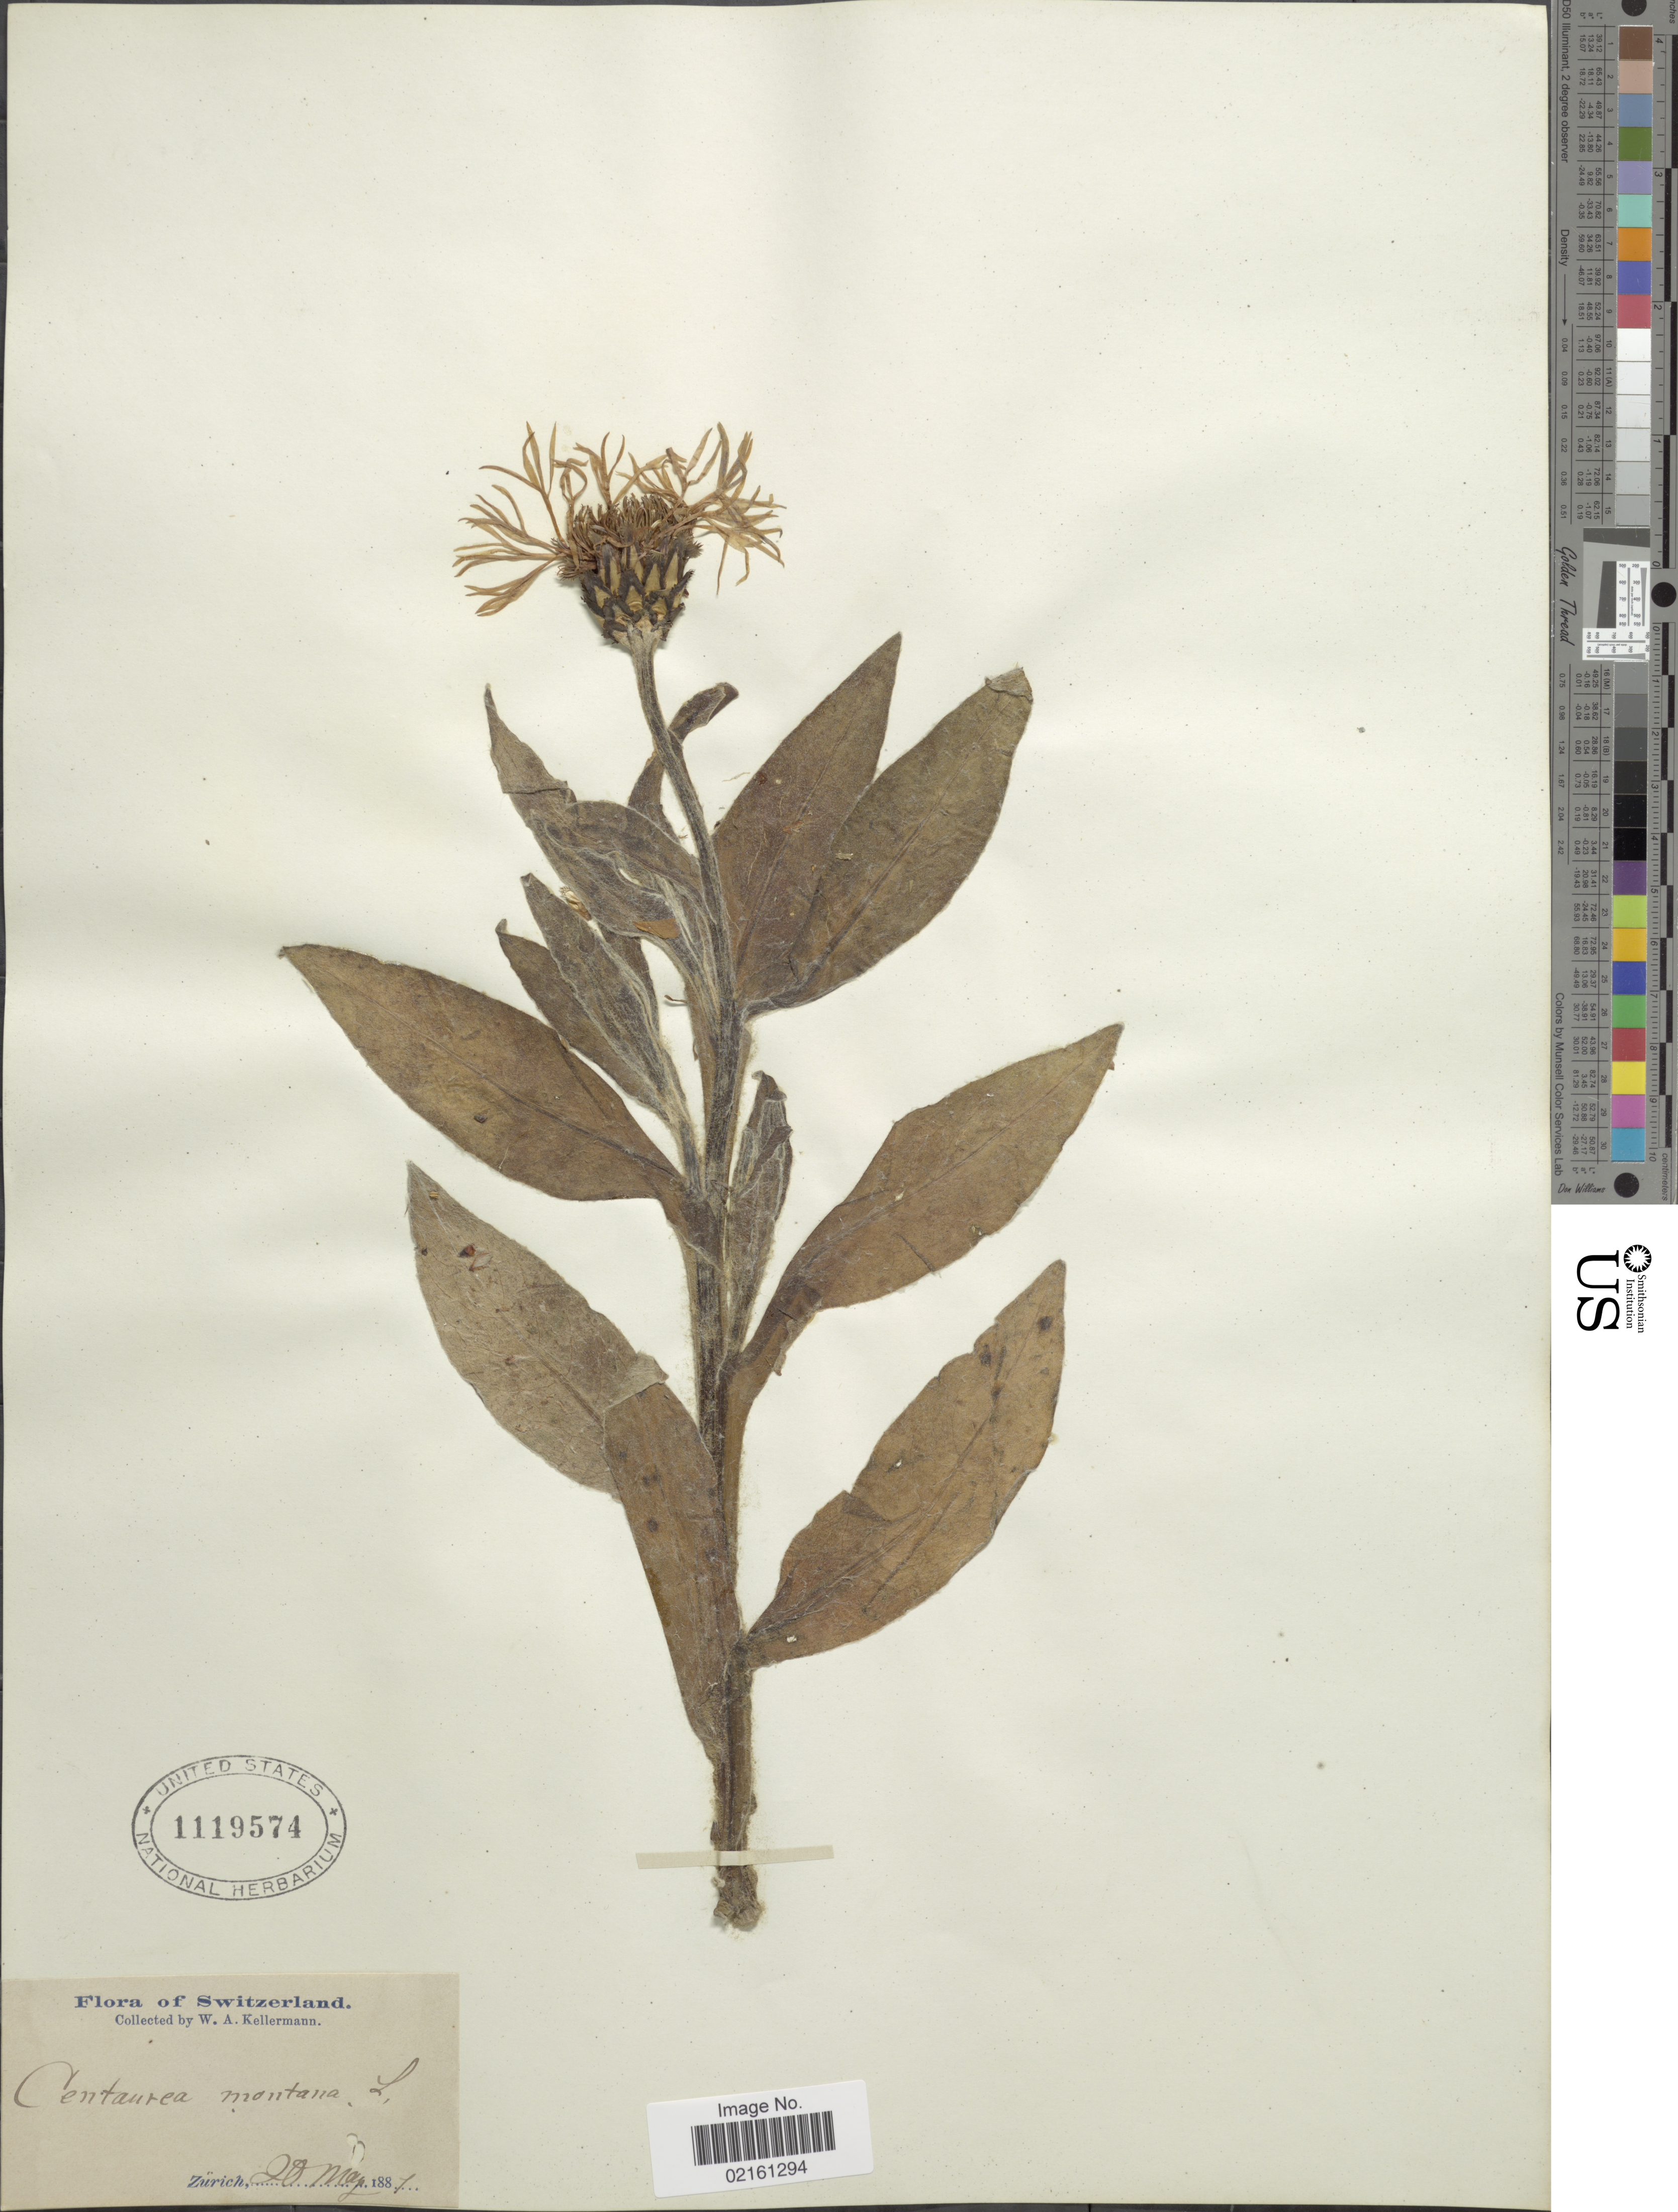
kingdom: Plantae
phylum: Tracheophyta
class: Magnoliopsida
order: Asterales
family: Asteraceae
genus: Centaurea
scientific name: Centaurea montana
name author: L.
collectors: W. Kellerman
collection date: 1887-05-20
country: Switzerland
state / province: Zurich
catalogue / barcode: US 1119574